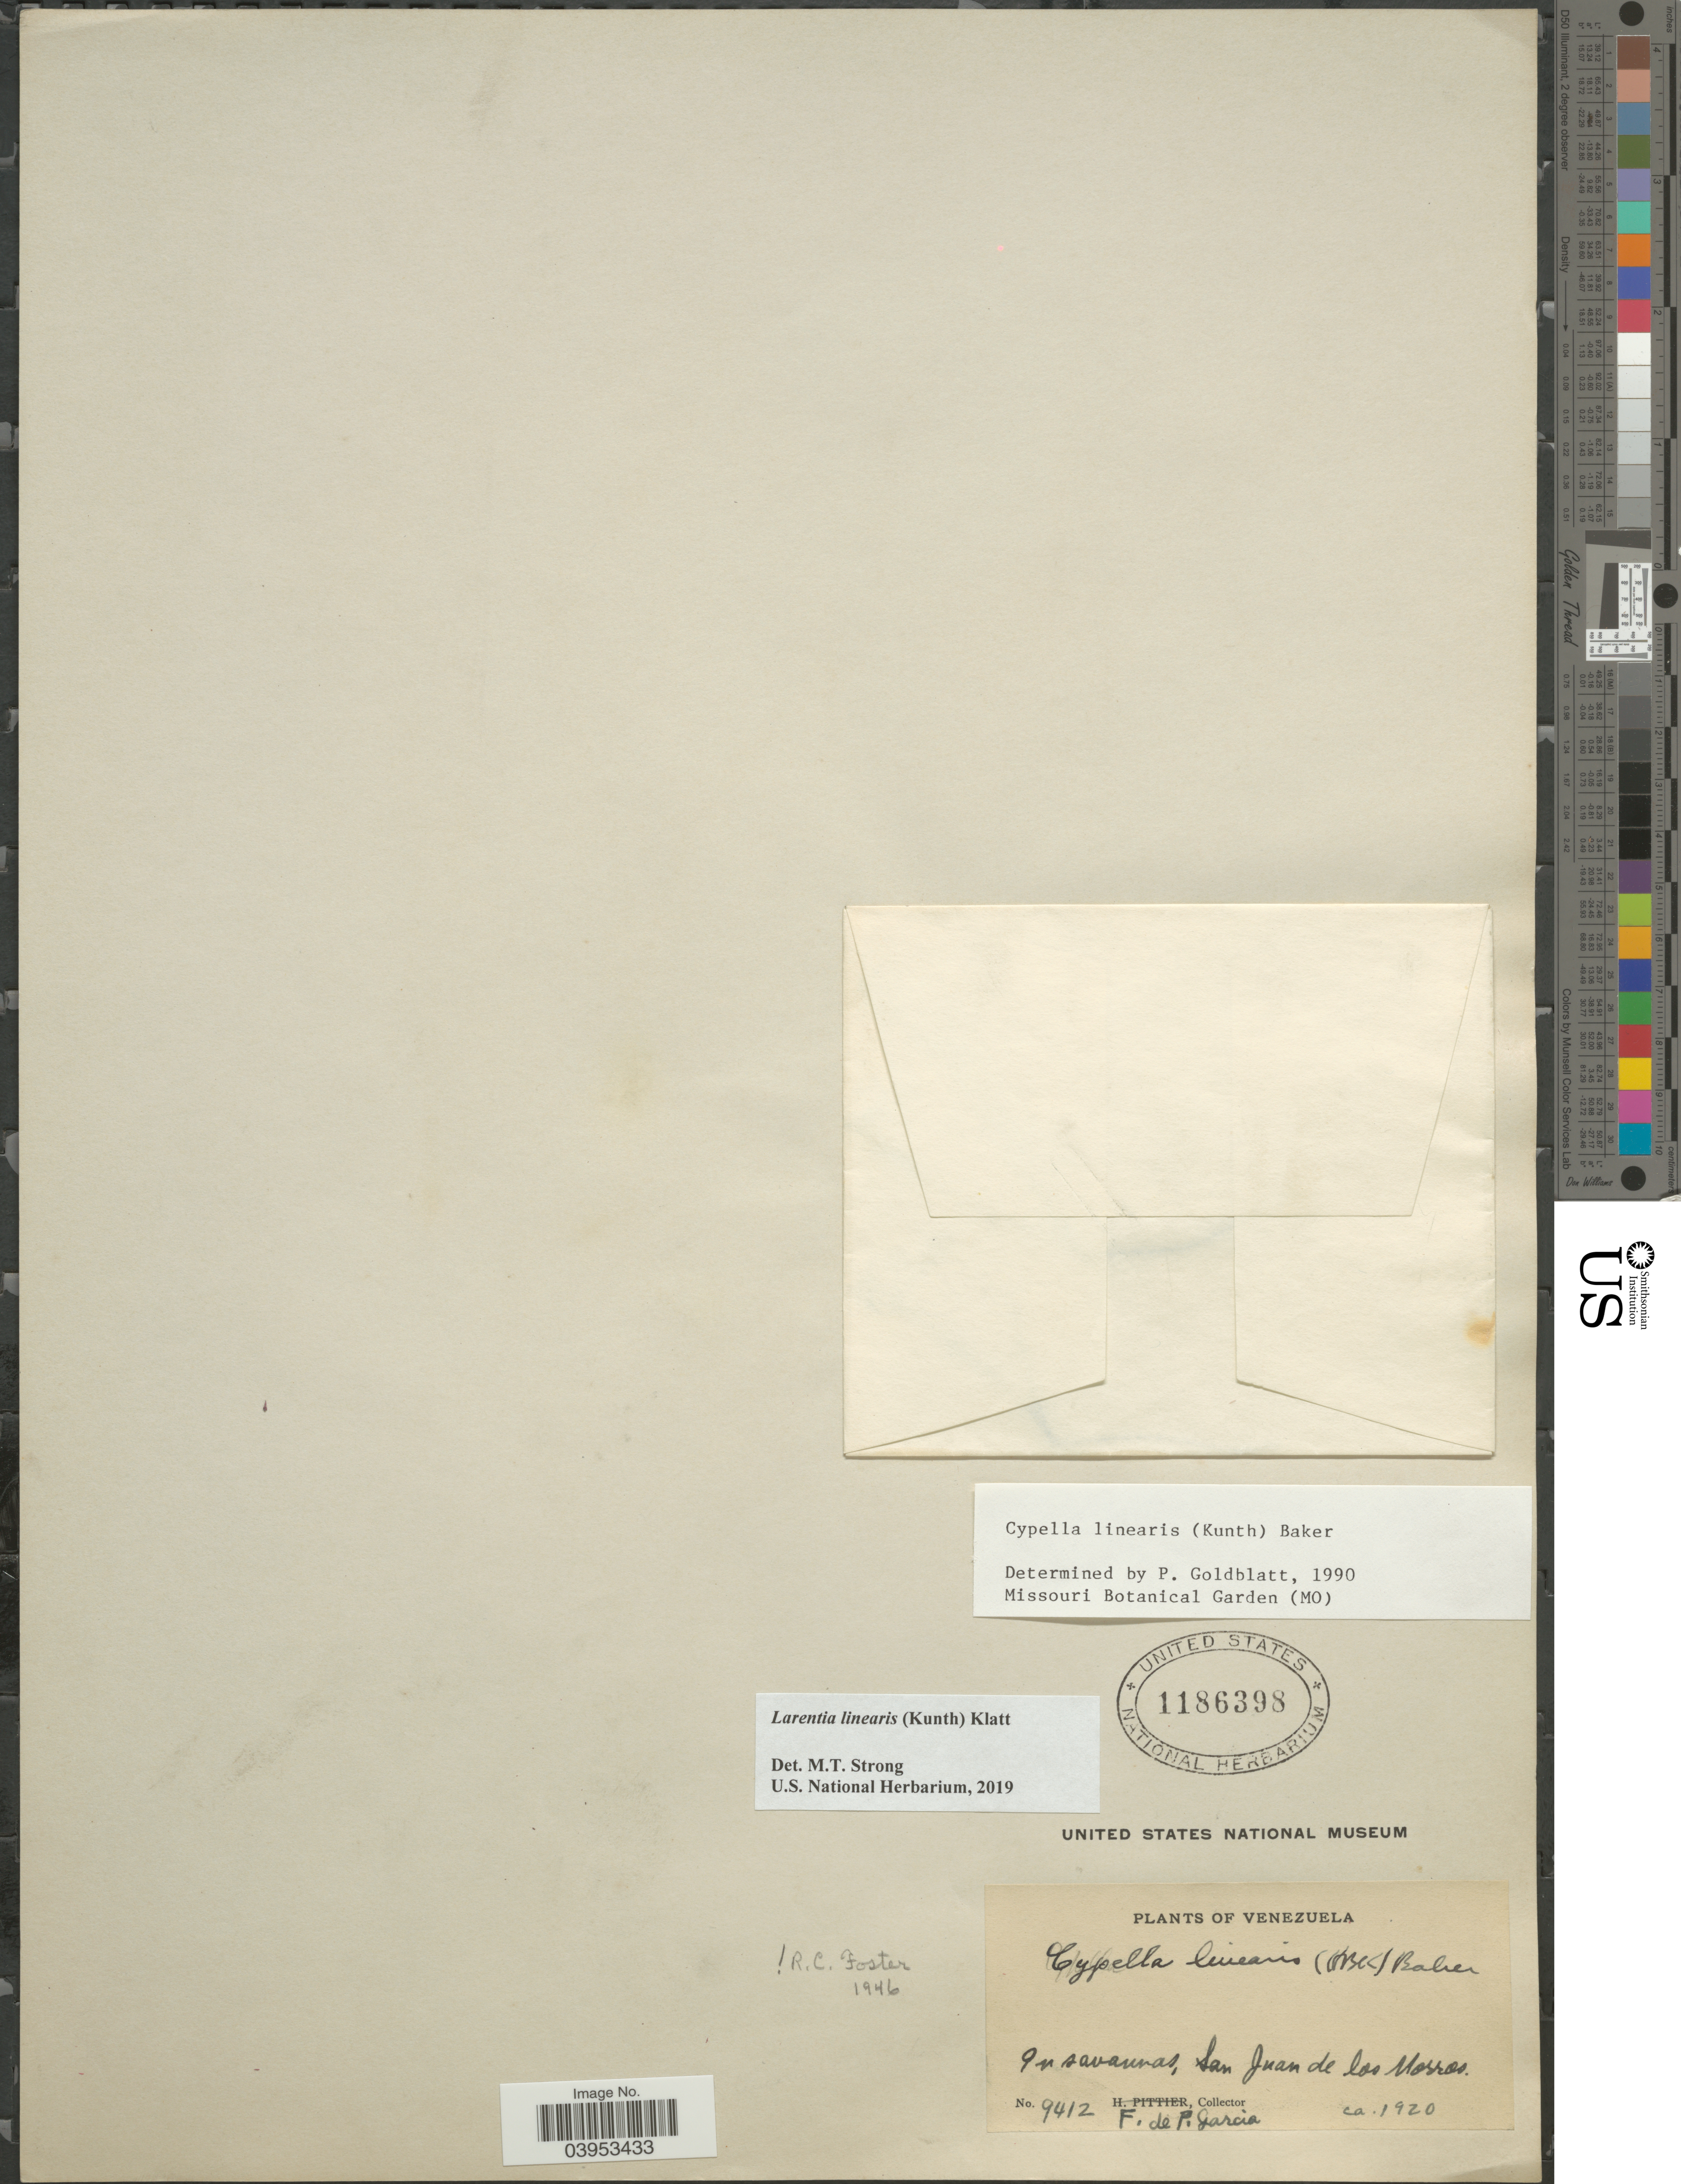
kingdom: Plantae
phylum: Tracheophyta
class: Liliopsida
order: Asparagales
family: Iridaceae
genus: Larentia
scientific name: Larentia linearis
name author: (Kunth) Klatt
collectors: F. Garcia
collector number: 9412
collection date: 1920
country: Venezuela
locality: San Juan de los Morros.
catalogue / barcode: US 1186398